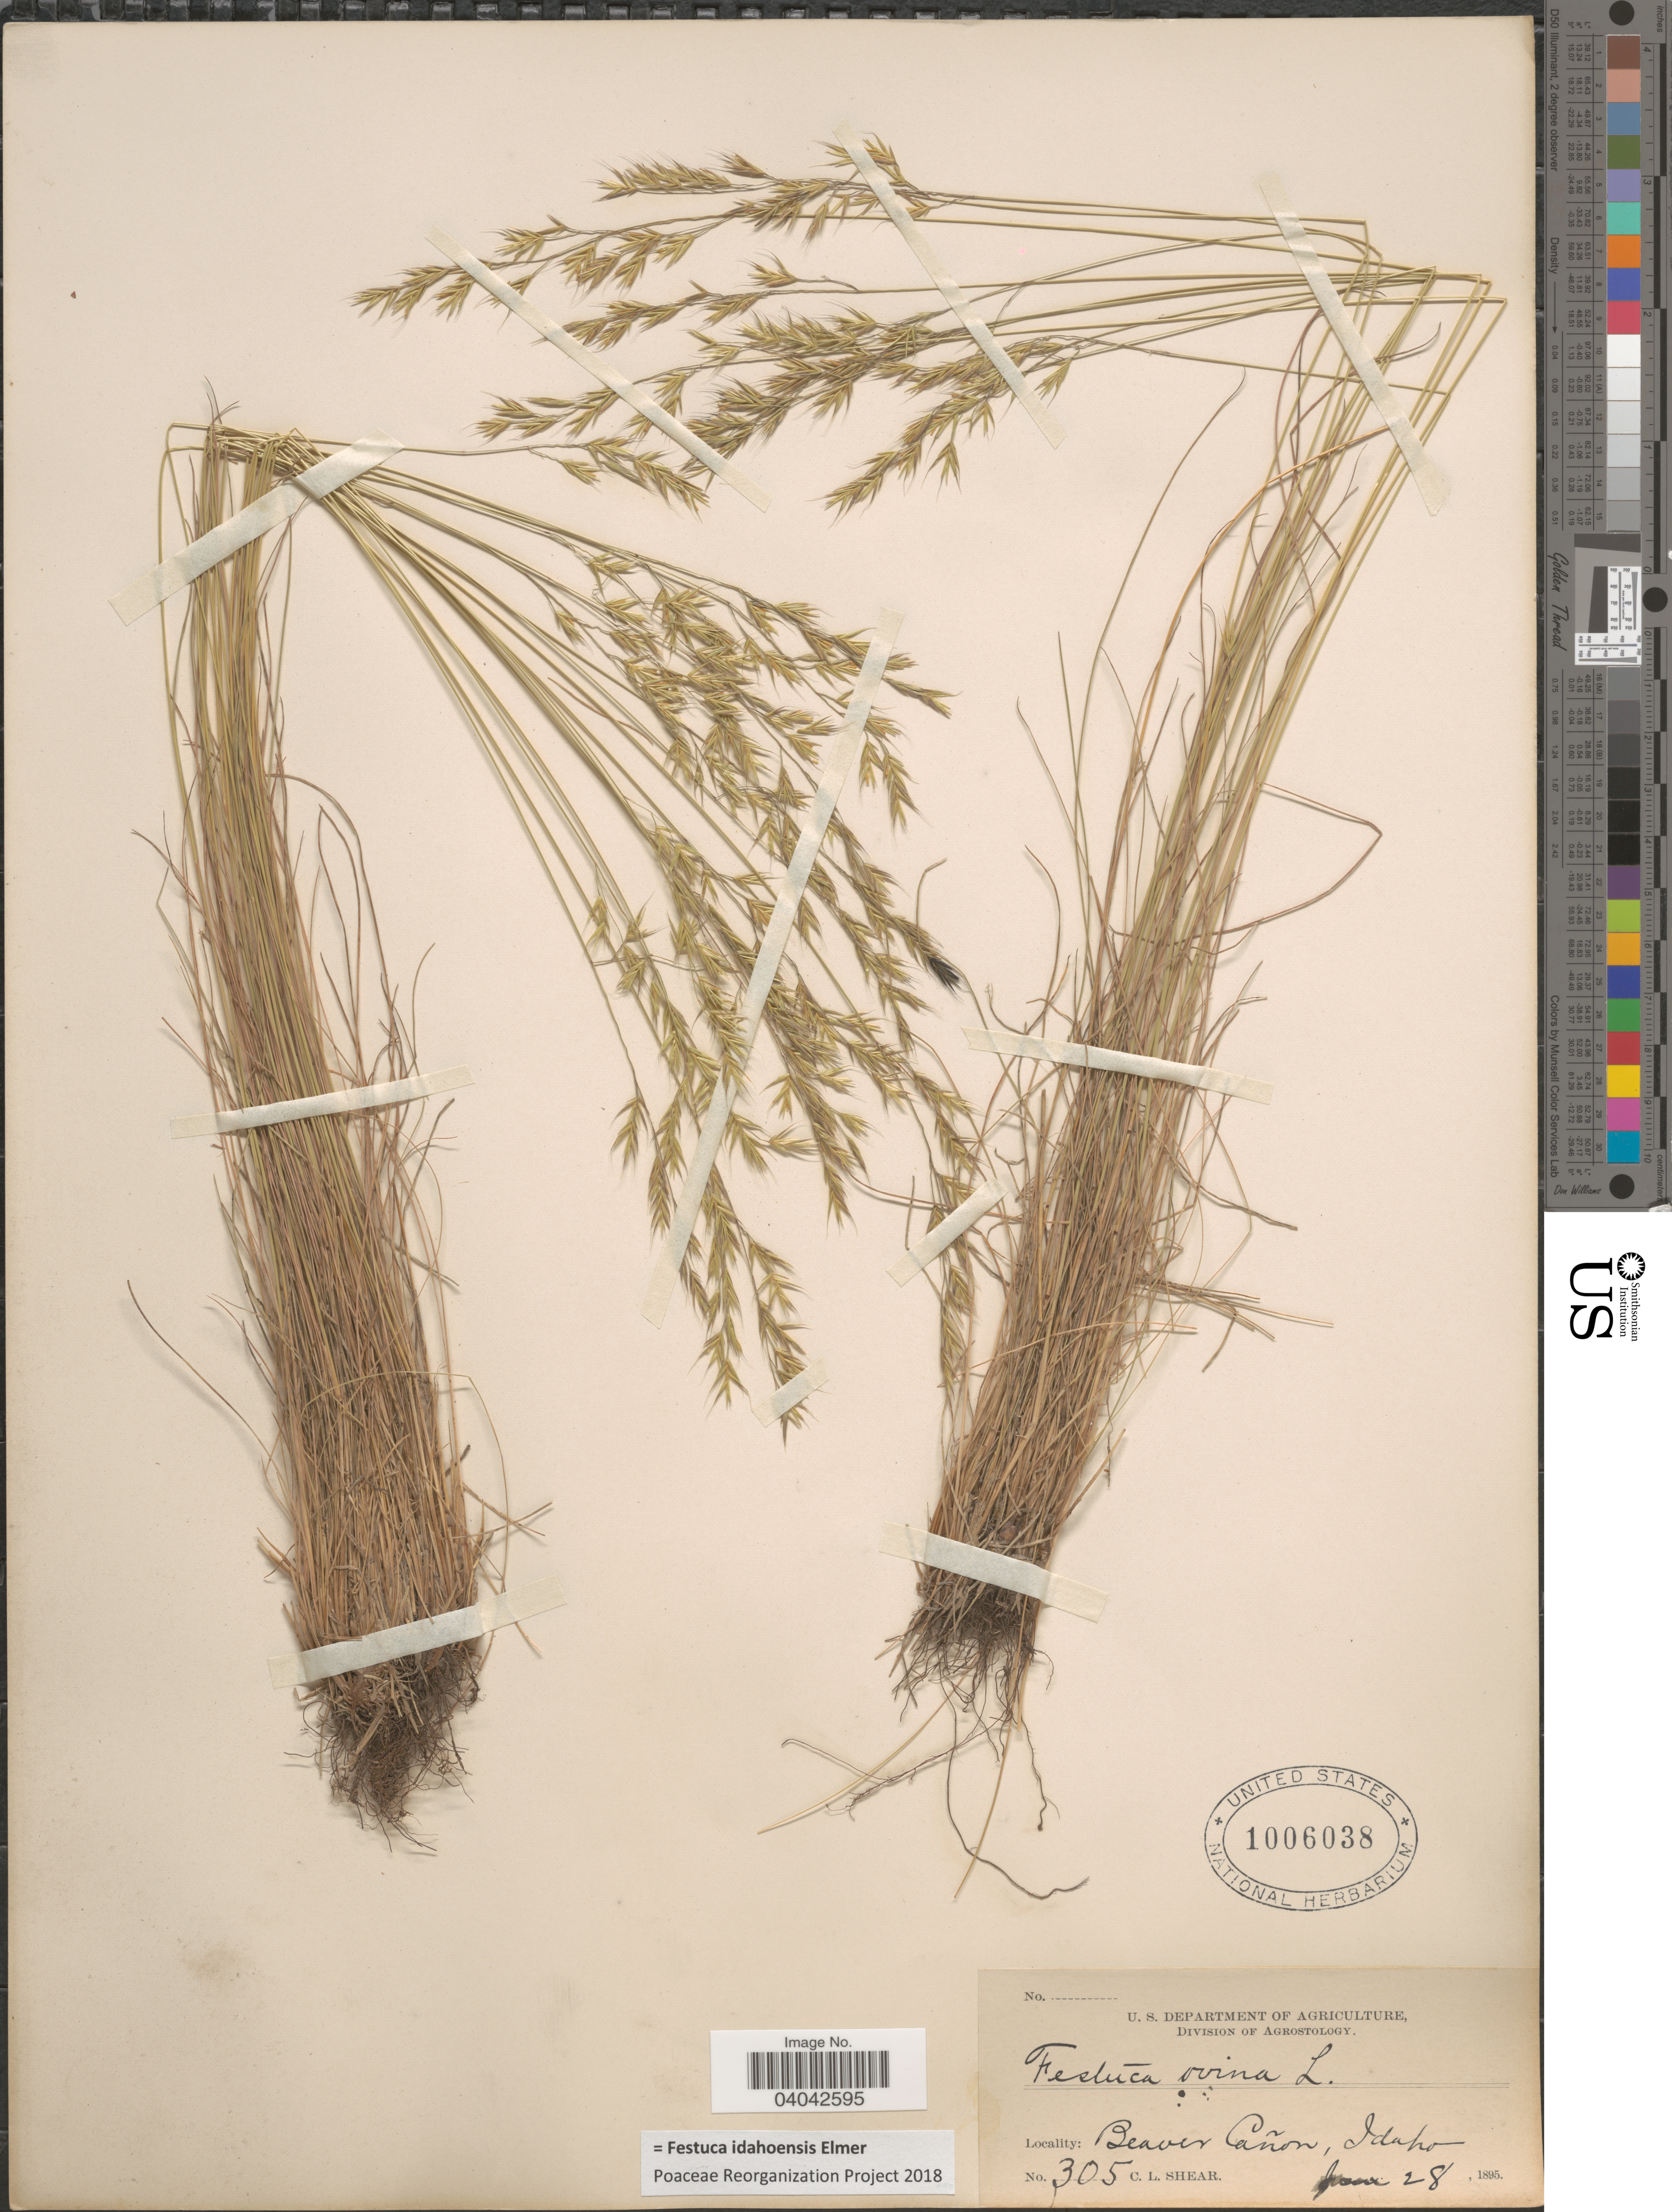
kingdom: Plantae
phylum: Tracheophyta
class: Liliopsida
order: Poales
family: Poaceae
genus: Festuca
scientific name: Festuca idahoensis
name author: Elmer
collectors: C. L. Shear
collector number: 305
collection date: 1895-06-28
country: United States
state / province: Idaho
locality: Beaver Cañon.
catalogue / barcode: US 1006038